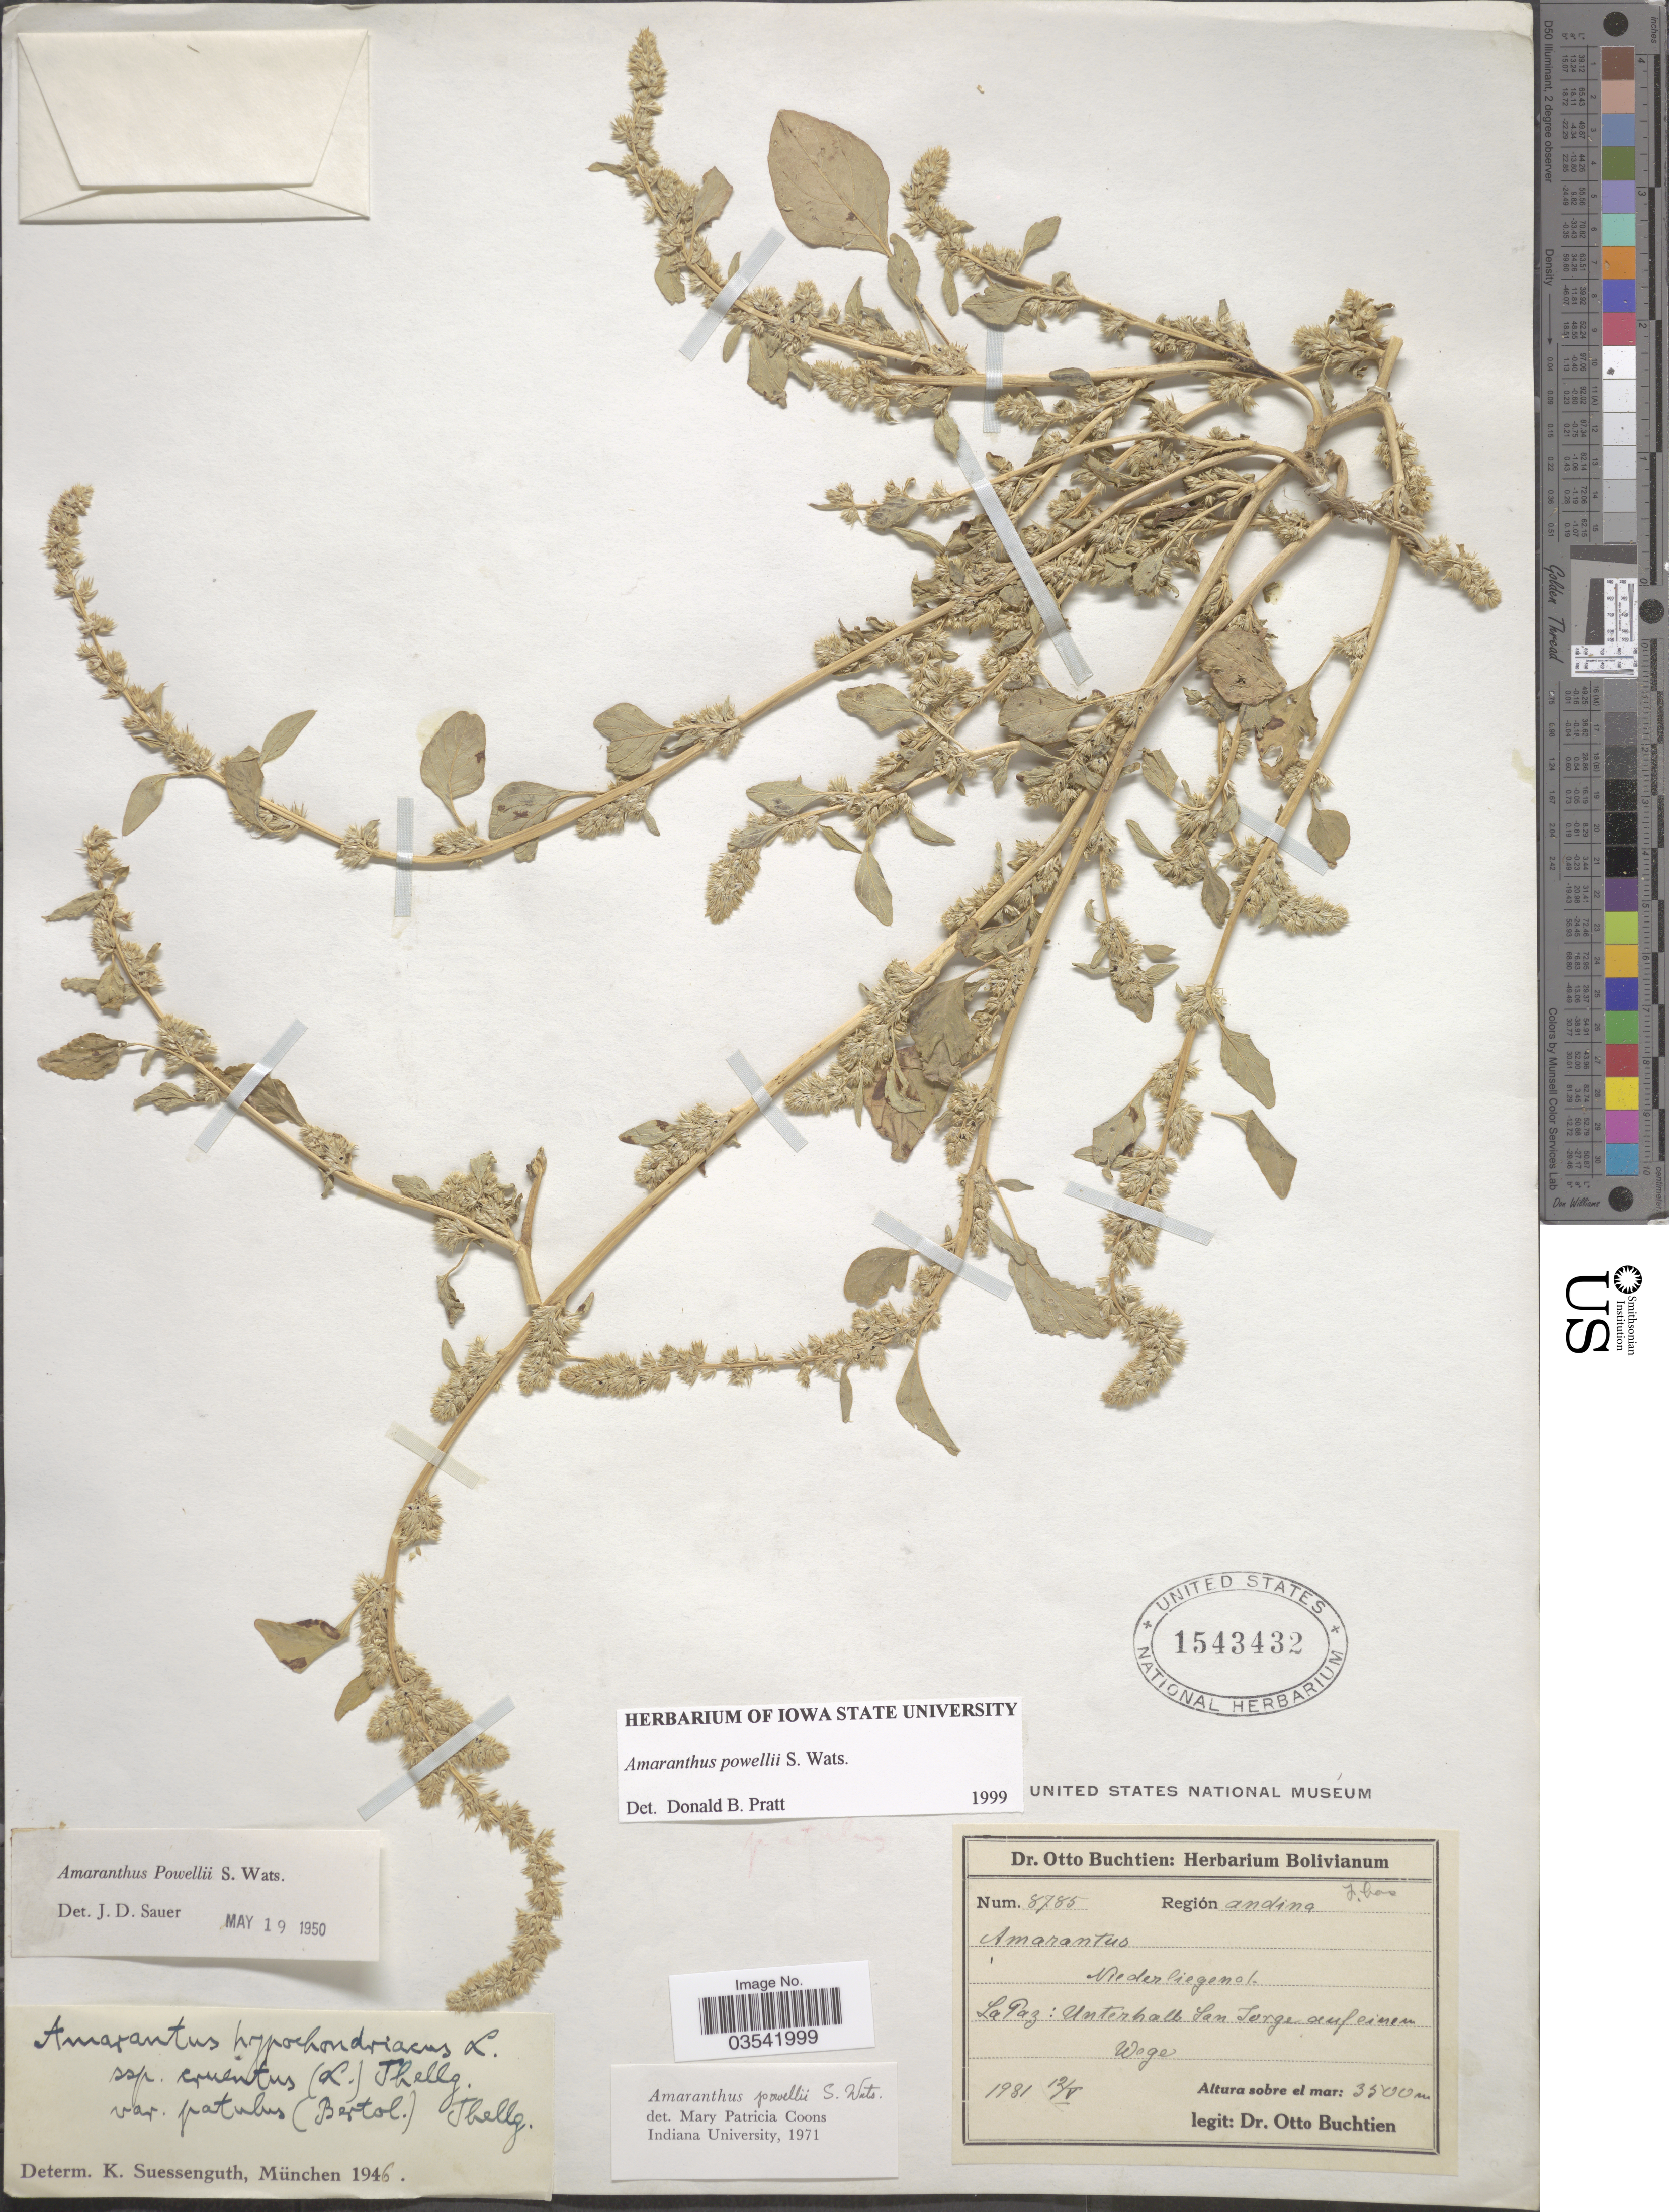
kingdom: Plantae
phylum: Tracheophyta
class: Magnoliopsida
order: Caryophyllales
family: Amaranthaceae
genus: Amaranthus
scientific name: Amaranthus powellii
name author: S. Watson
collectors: O. Buchtien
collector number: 8785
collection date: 1981-05-12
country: Bolivia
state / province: La Paz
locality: Región andina. Unterhalb San Jorge.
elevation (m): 3500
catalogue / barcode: US 1543432